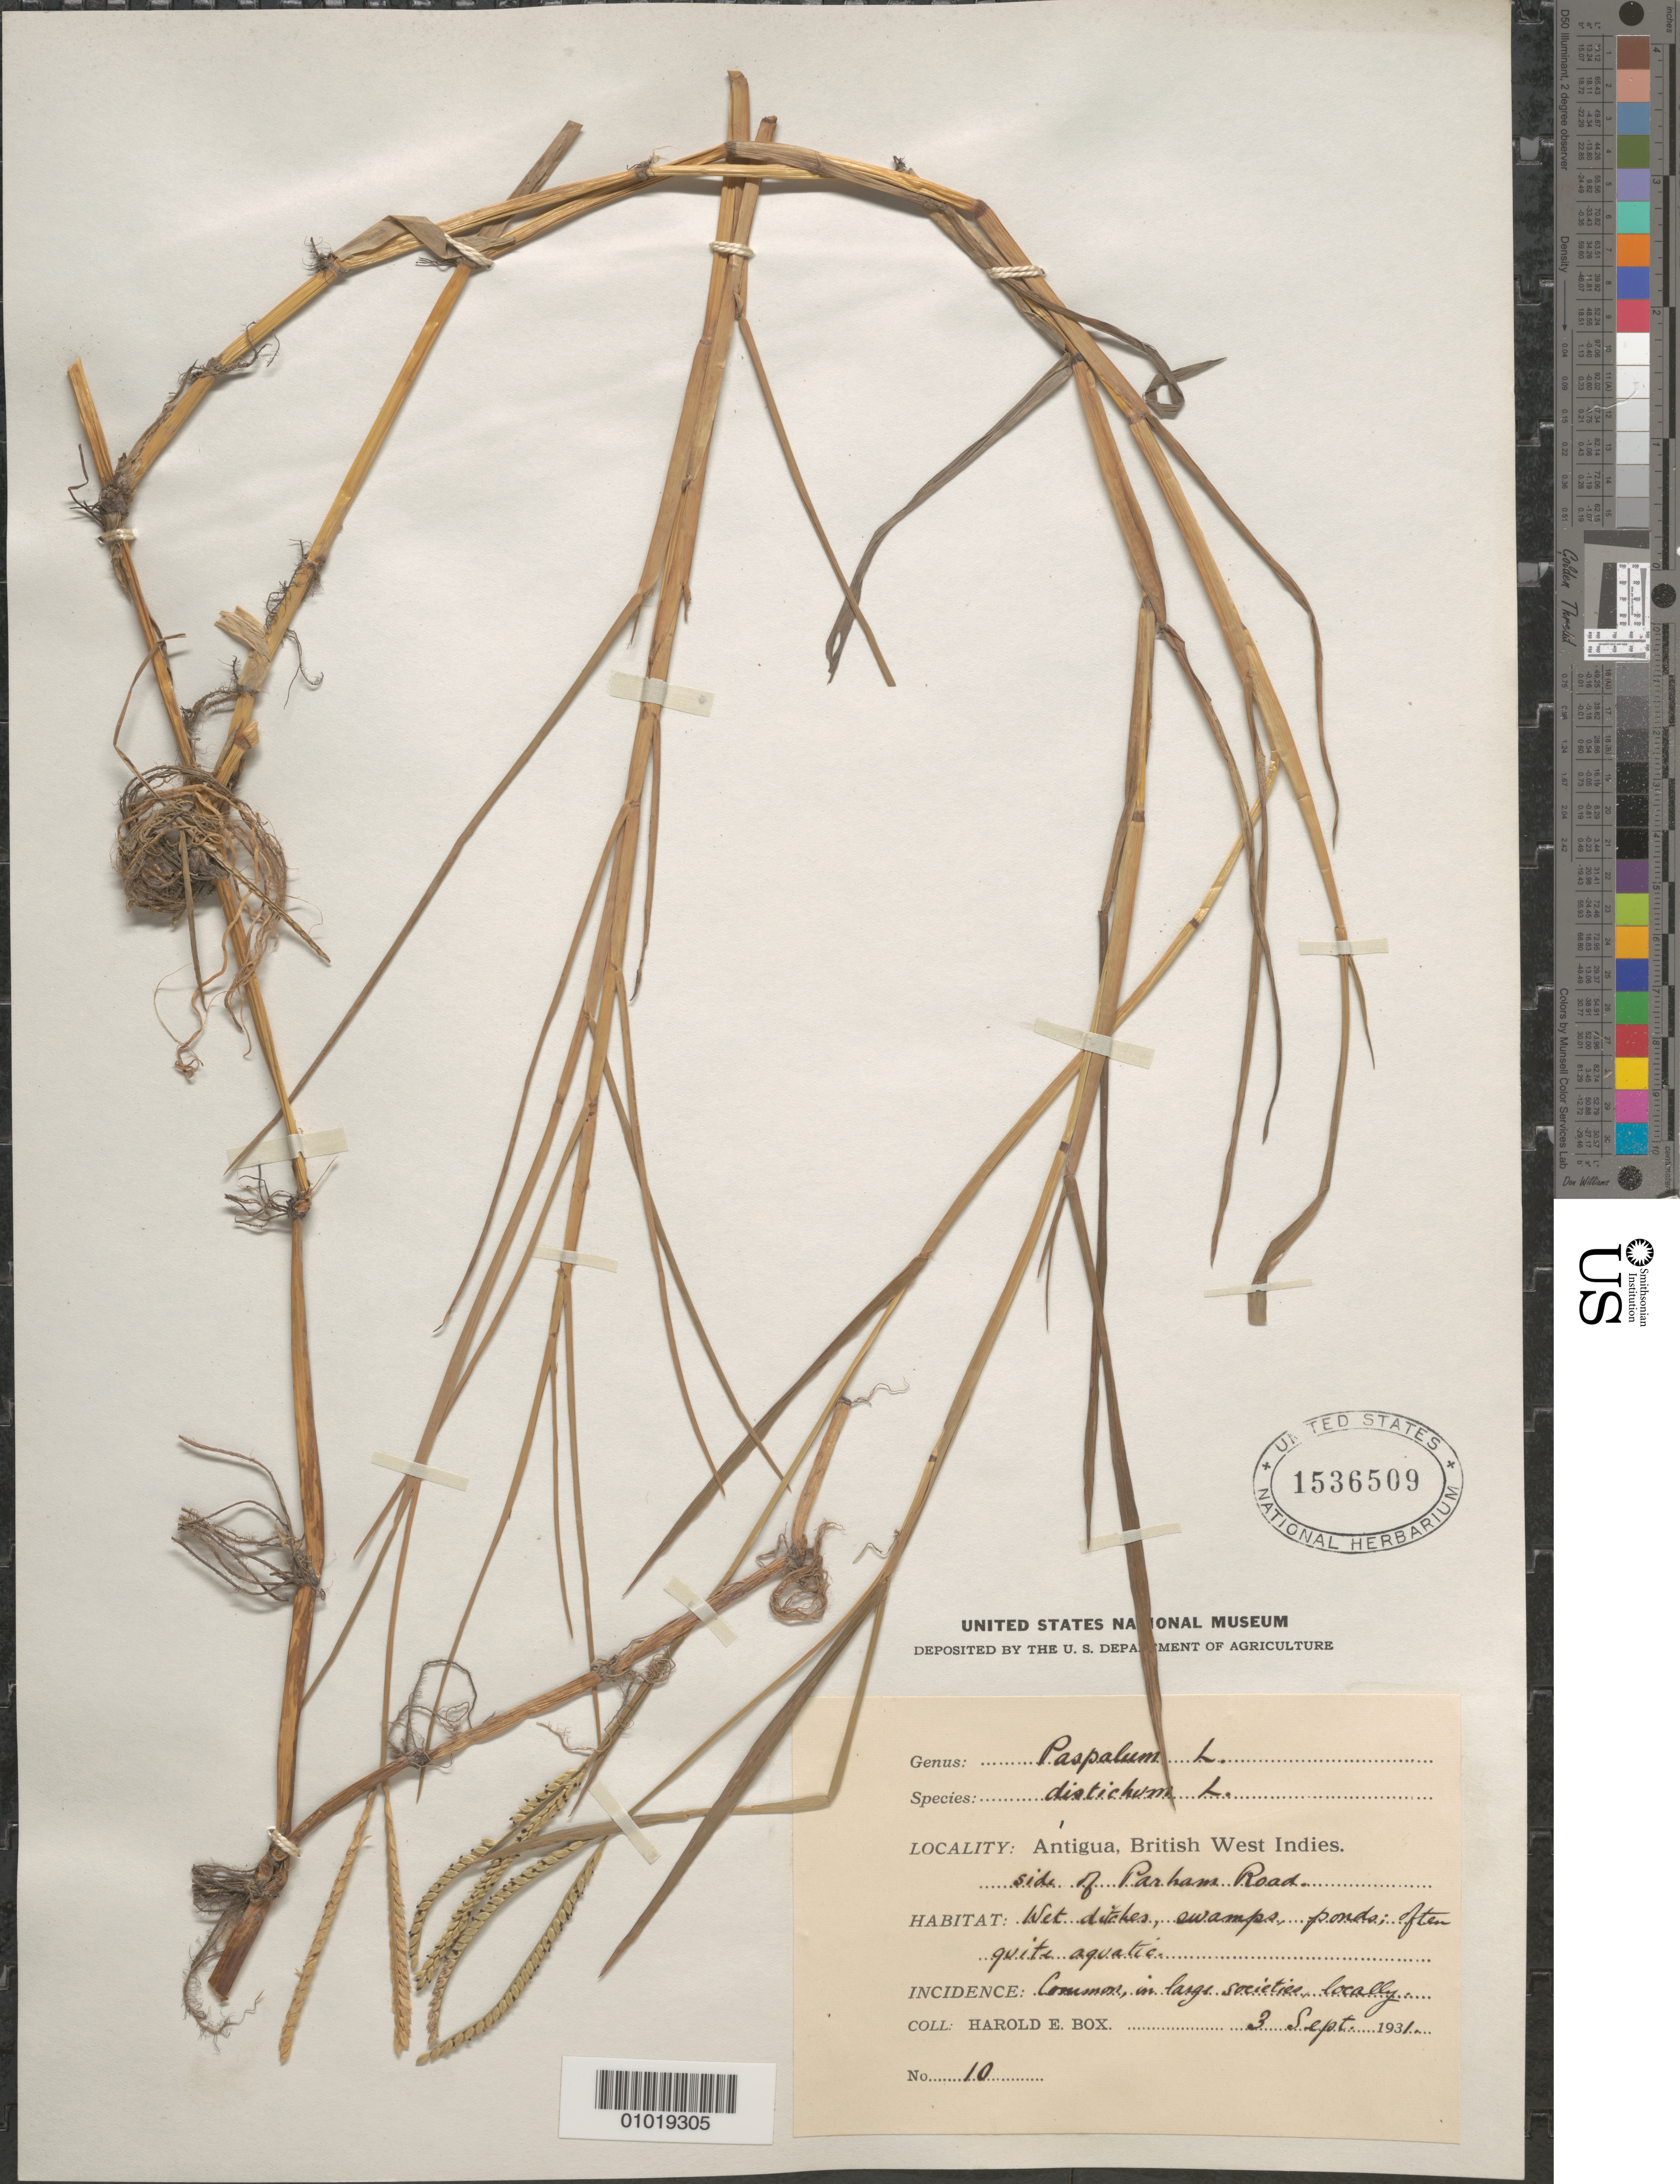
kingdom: Plantae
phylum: Tracheophyta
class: Liliopsida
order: Poales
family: Poaceae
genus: Paspalum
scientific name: Paspalum distichum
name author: L.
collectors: H. E. Box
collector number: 10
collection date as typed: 03 Sep 1931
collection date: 1931-09-03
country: Antigua and Barbuda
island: Antigua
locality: Side of Parham Road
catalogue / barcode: US 1536509